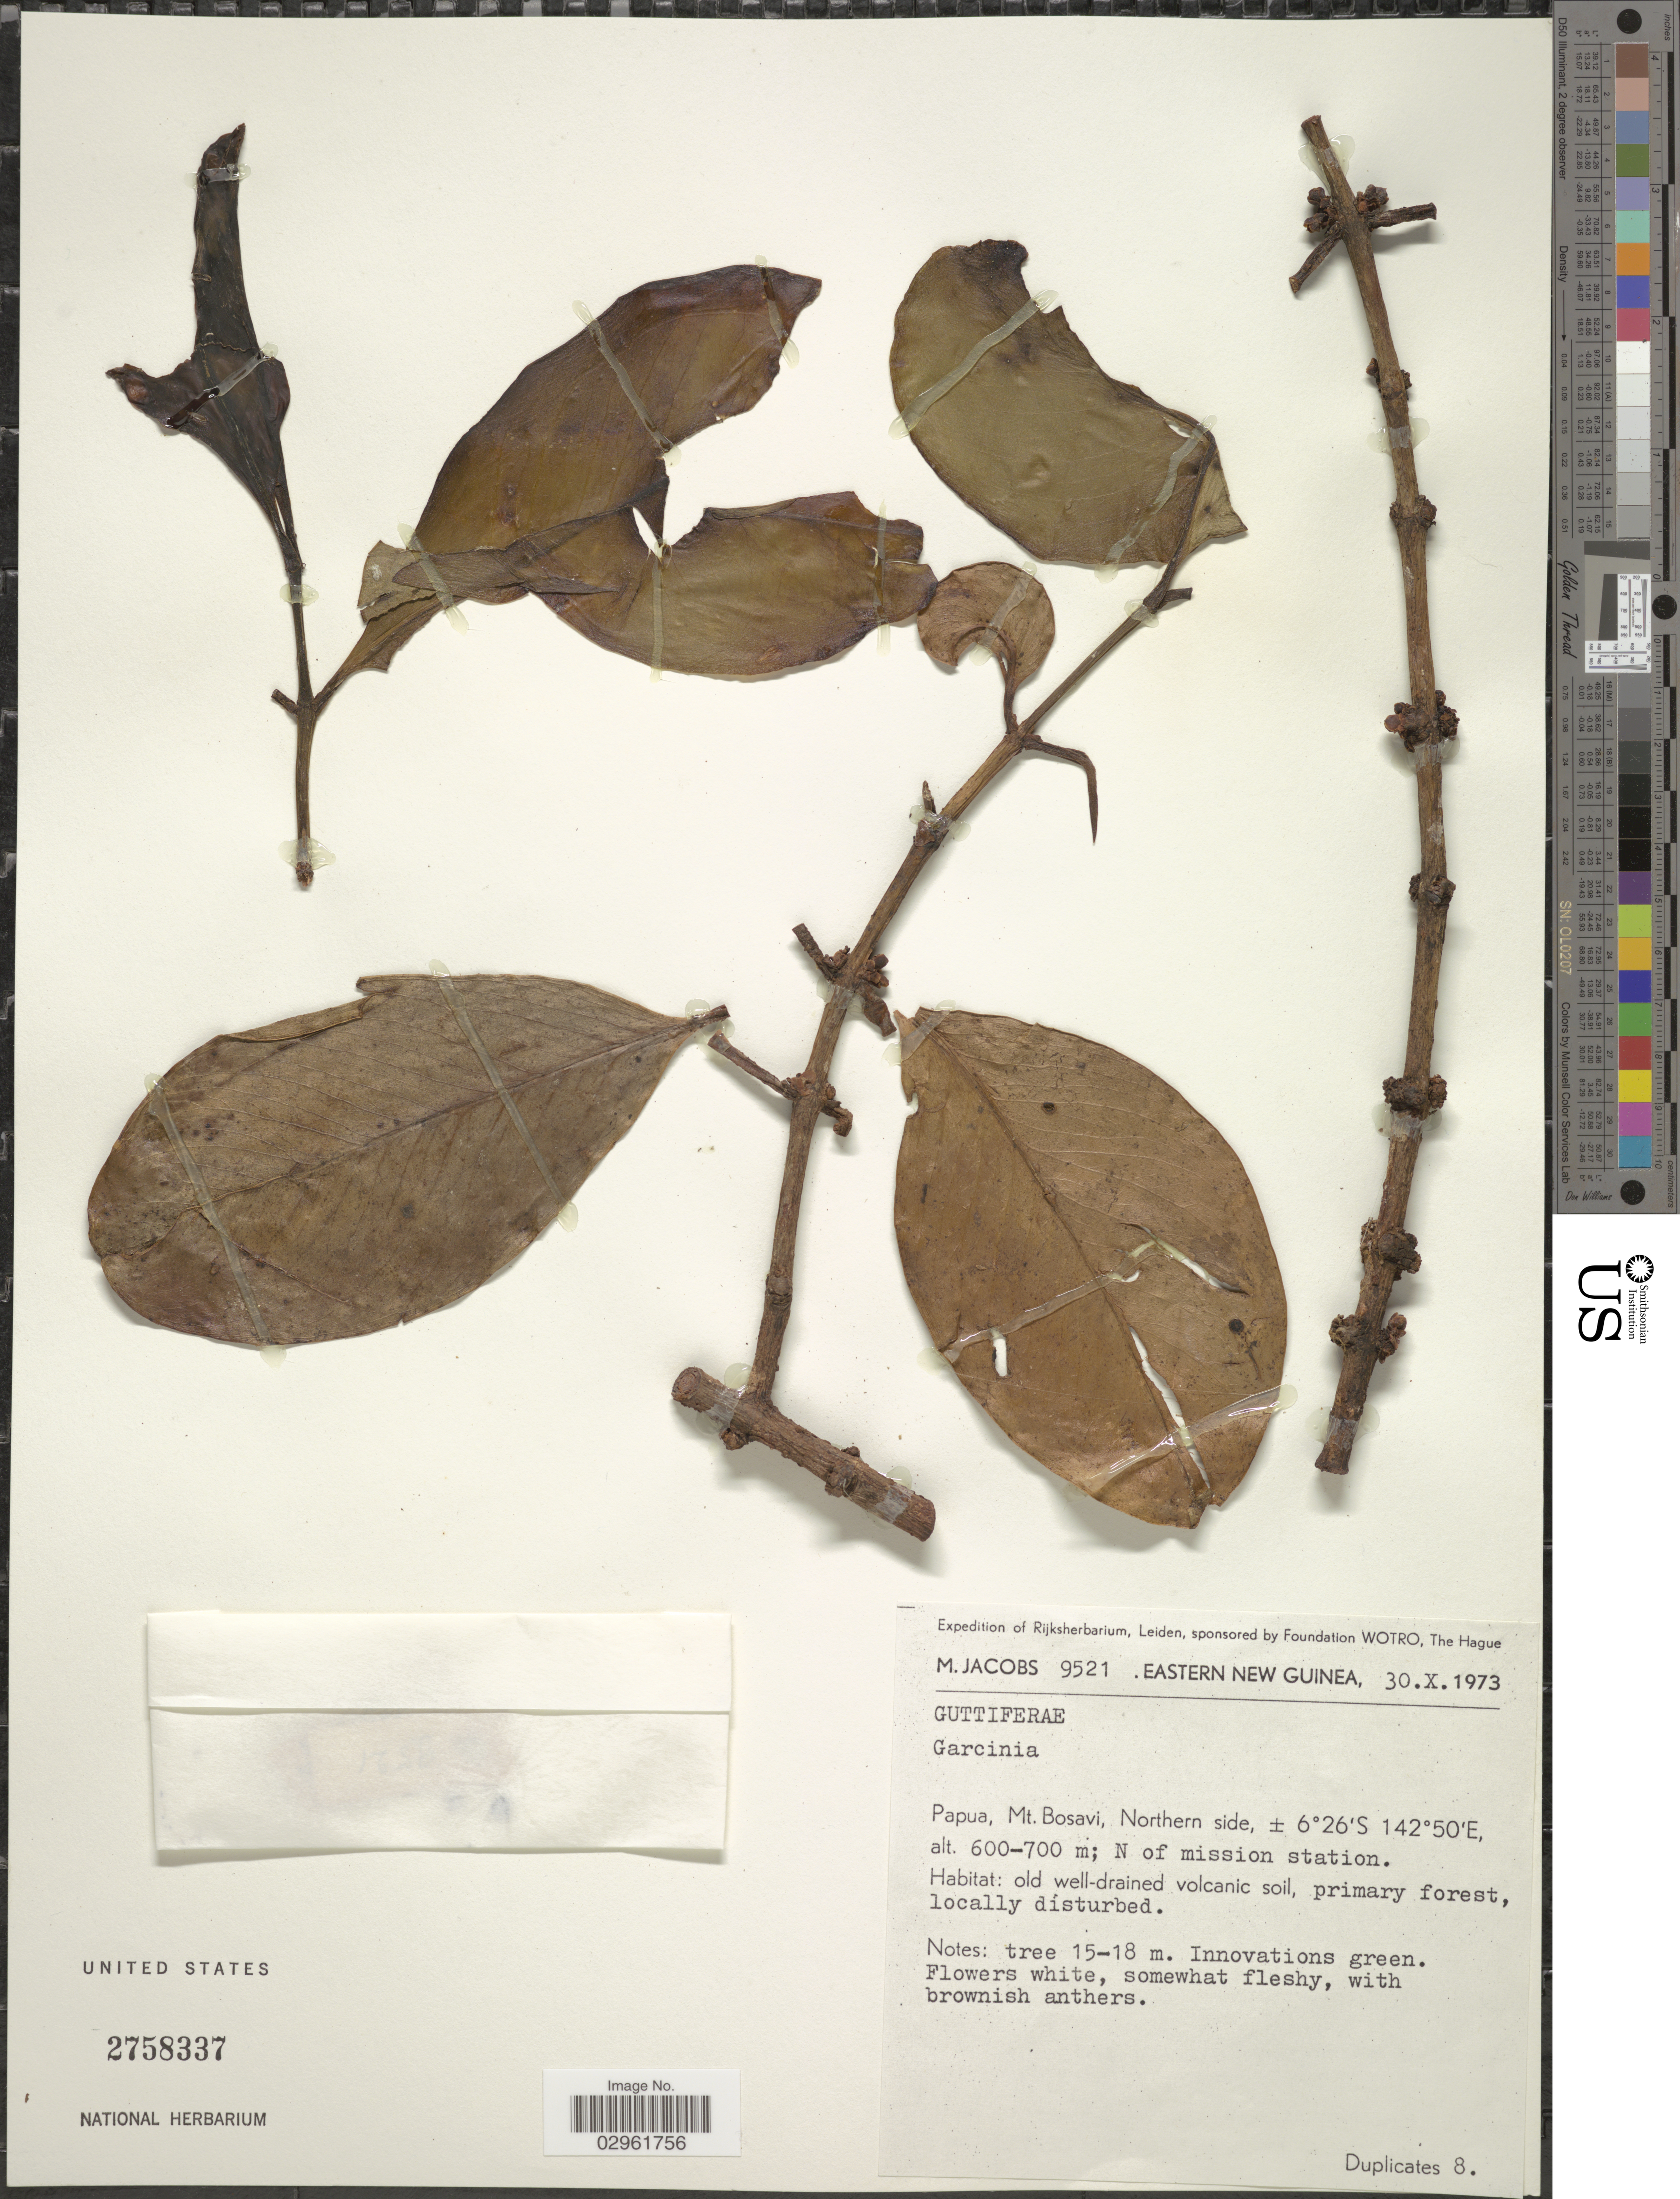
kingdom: Plantae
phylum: Tracheophyta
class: Magnoliopsida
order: Malpighiales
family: Clusiaceae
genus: Garcinia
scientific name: Garcinia sp.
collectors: M. Jacobs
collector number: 9521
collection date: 1973-10-30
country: Papua New Guinea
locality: Eastern New Guinea. Papua, Mt. Bosavi, Northern side.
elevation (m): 600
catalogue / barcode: US 2758337